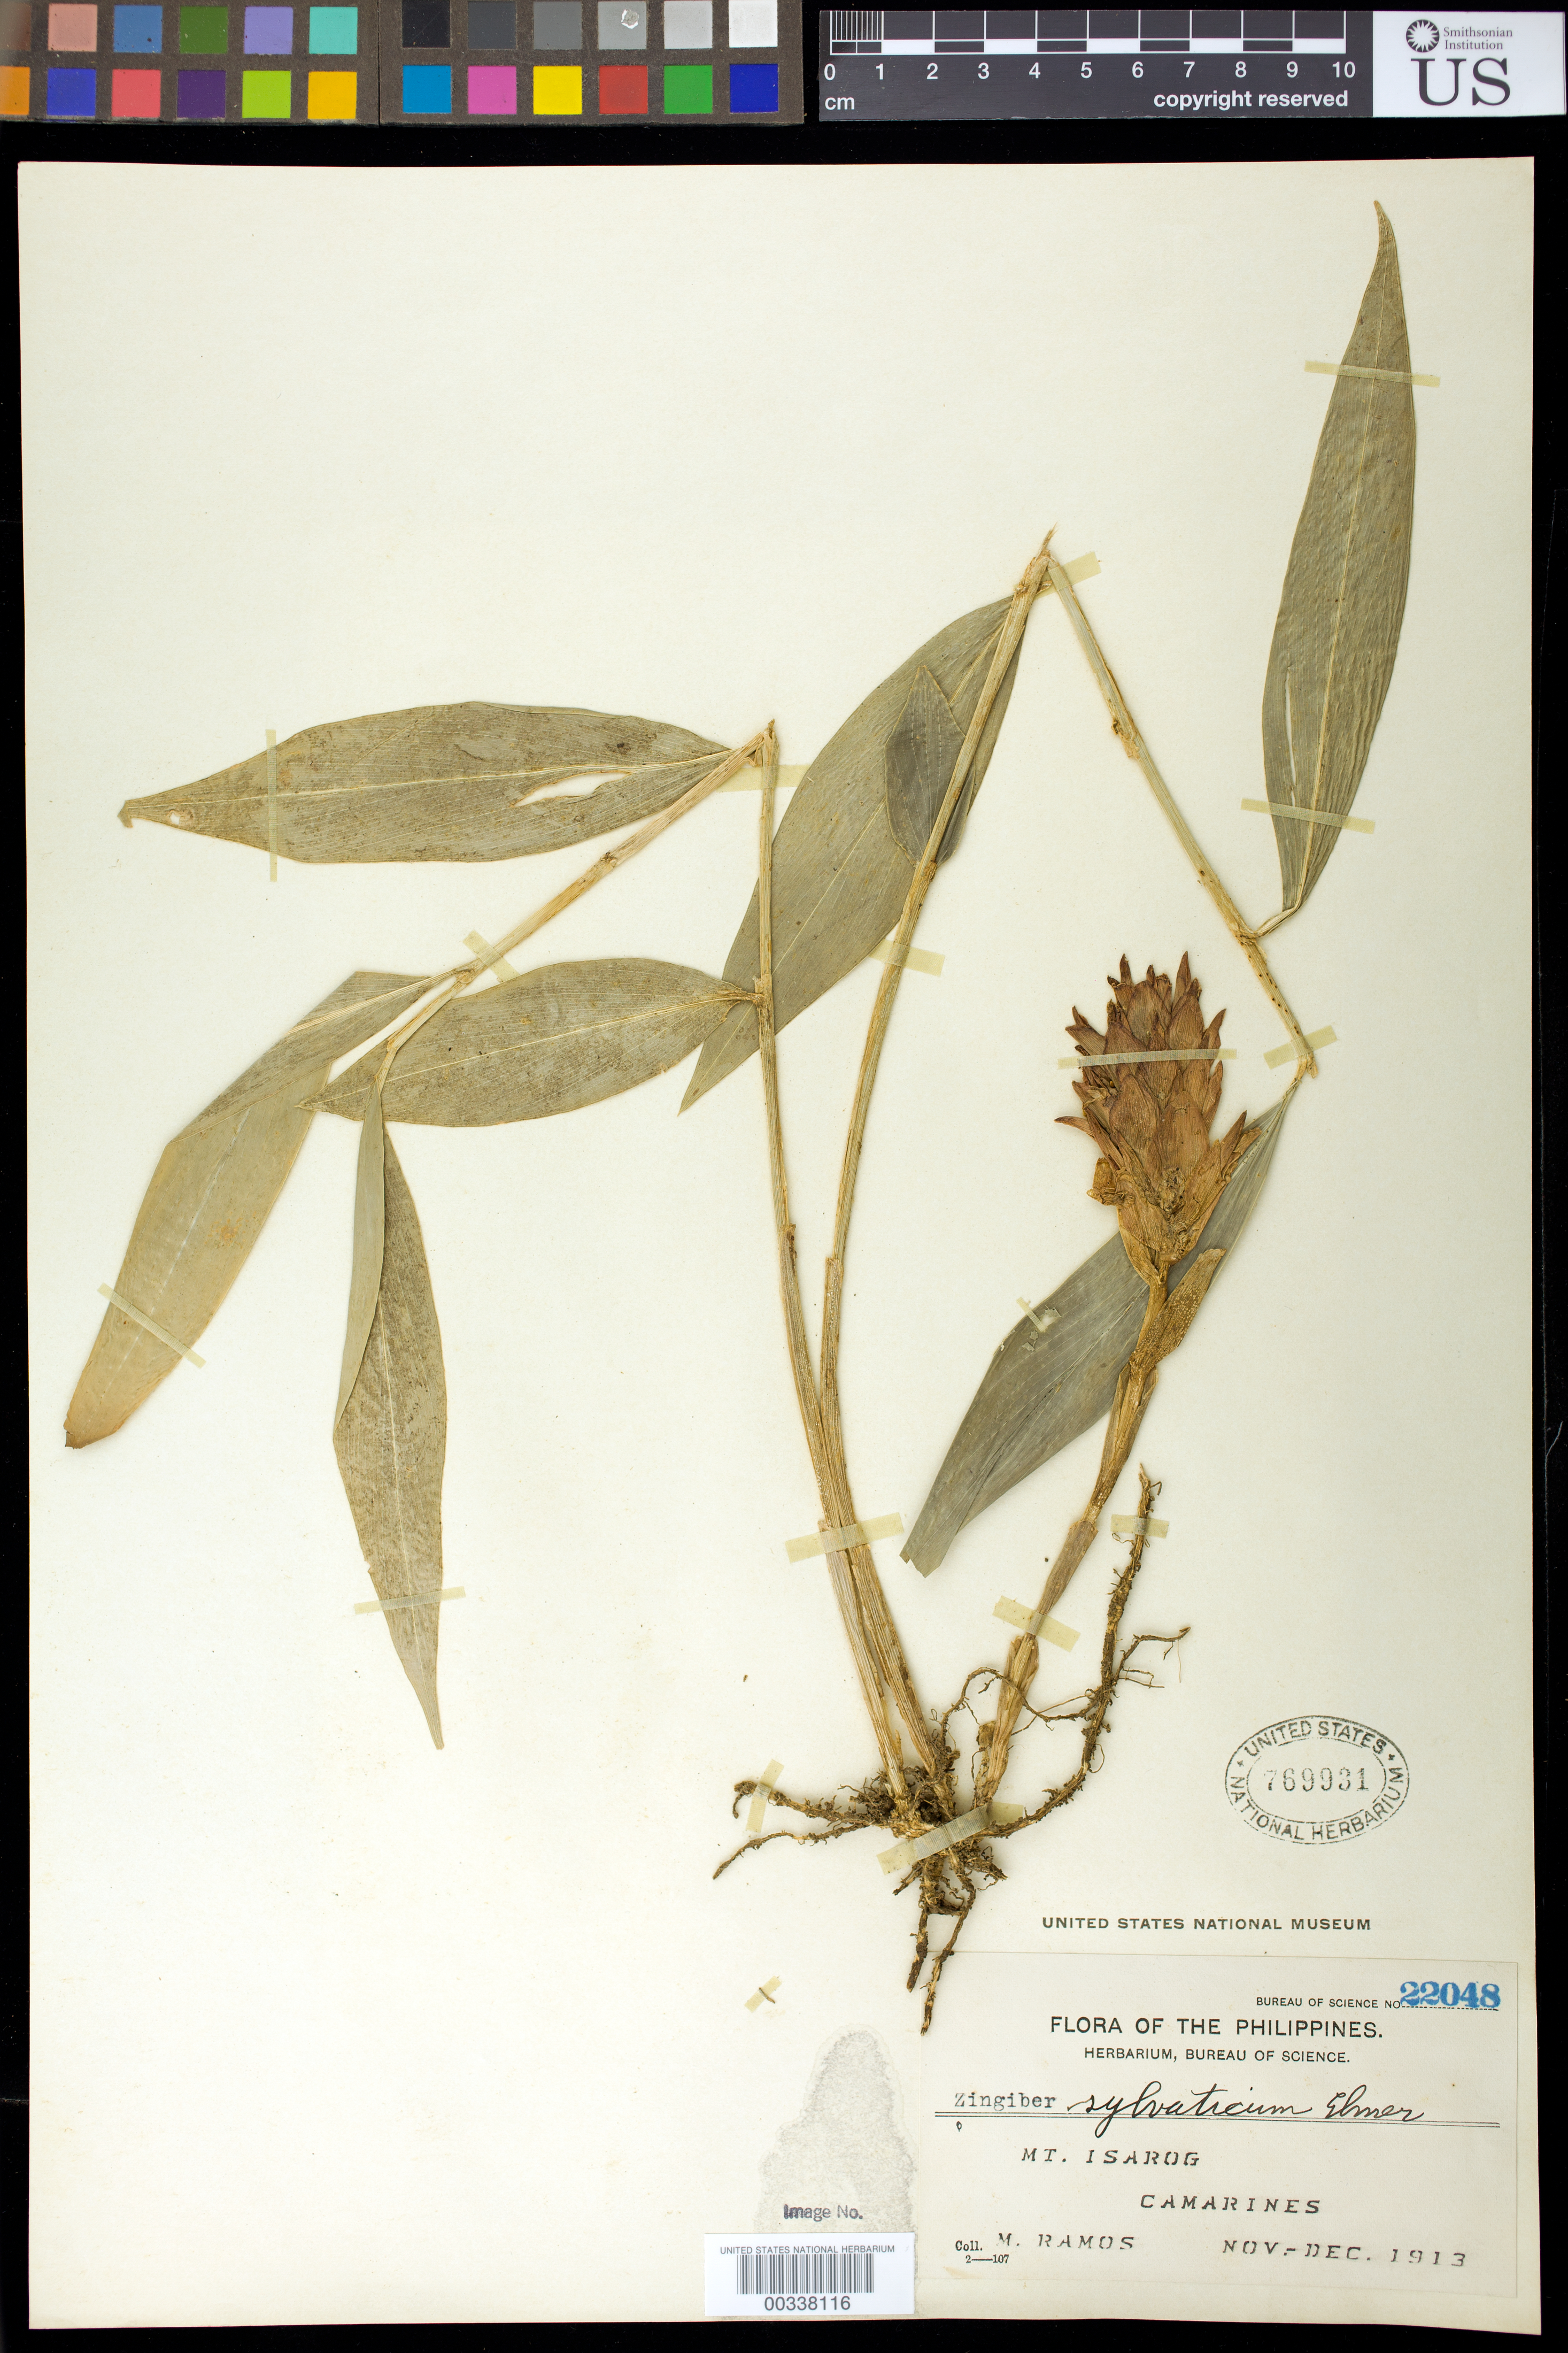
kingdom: Plantae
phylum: Tracheophyta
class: Liliopsida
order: Zingiberales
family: Zingiberaceae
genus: Zingiber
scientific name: Zingiber sylvaticum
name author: Elmer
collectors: M. Ramos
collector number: Bur. Sci. 22048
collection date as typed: Nov 1913 to -- Dec 1913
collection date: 1913-11/1913-12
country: Philippines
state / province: Bicol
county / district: Camarines Sur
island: Luzon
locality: Mt isarog, camarines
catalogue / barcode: US 769931